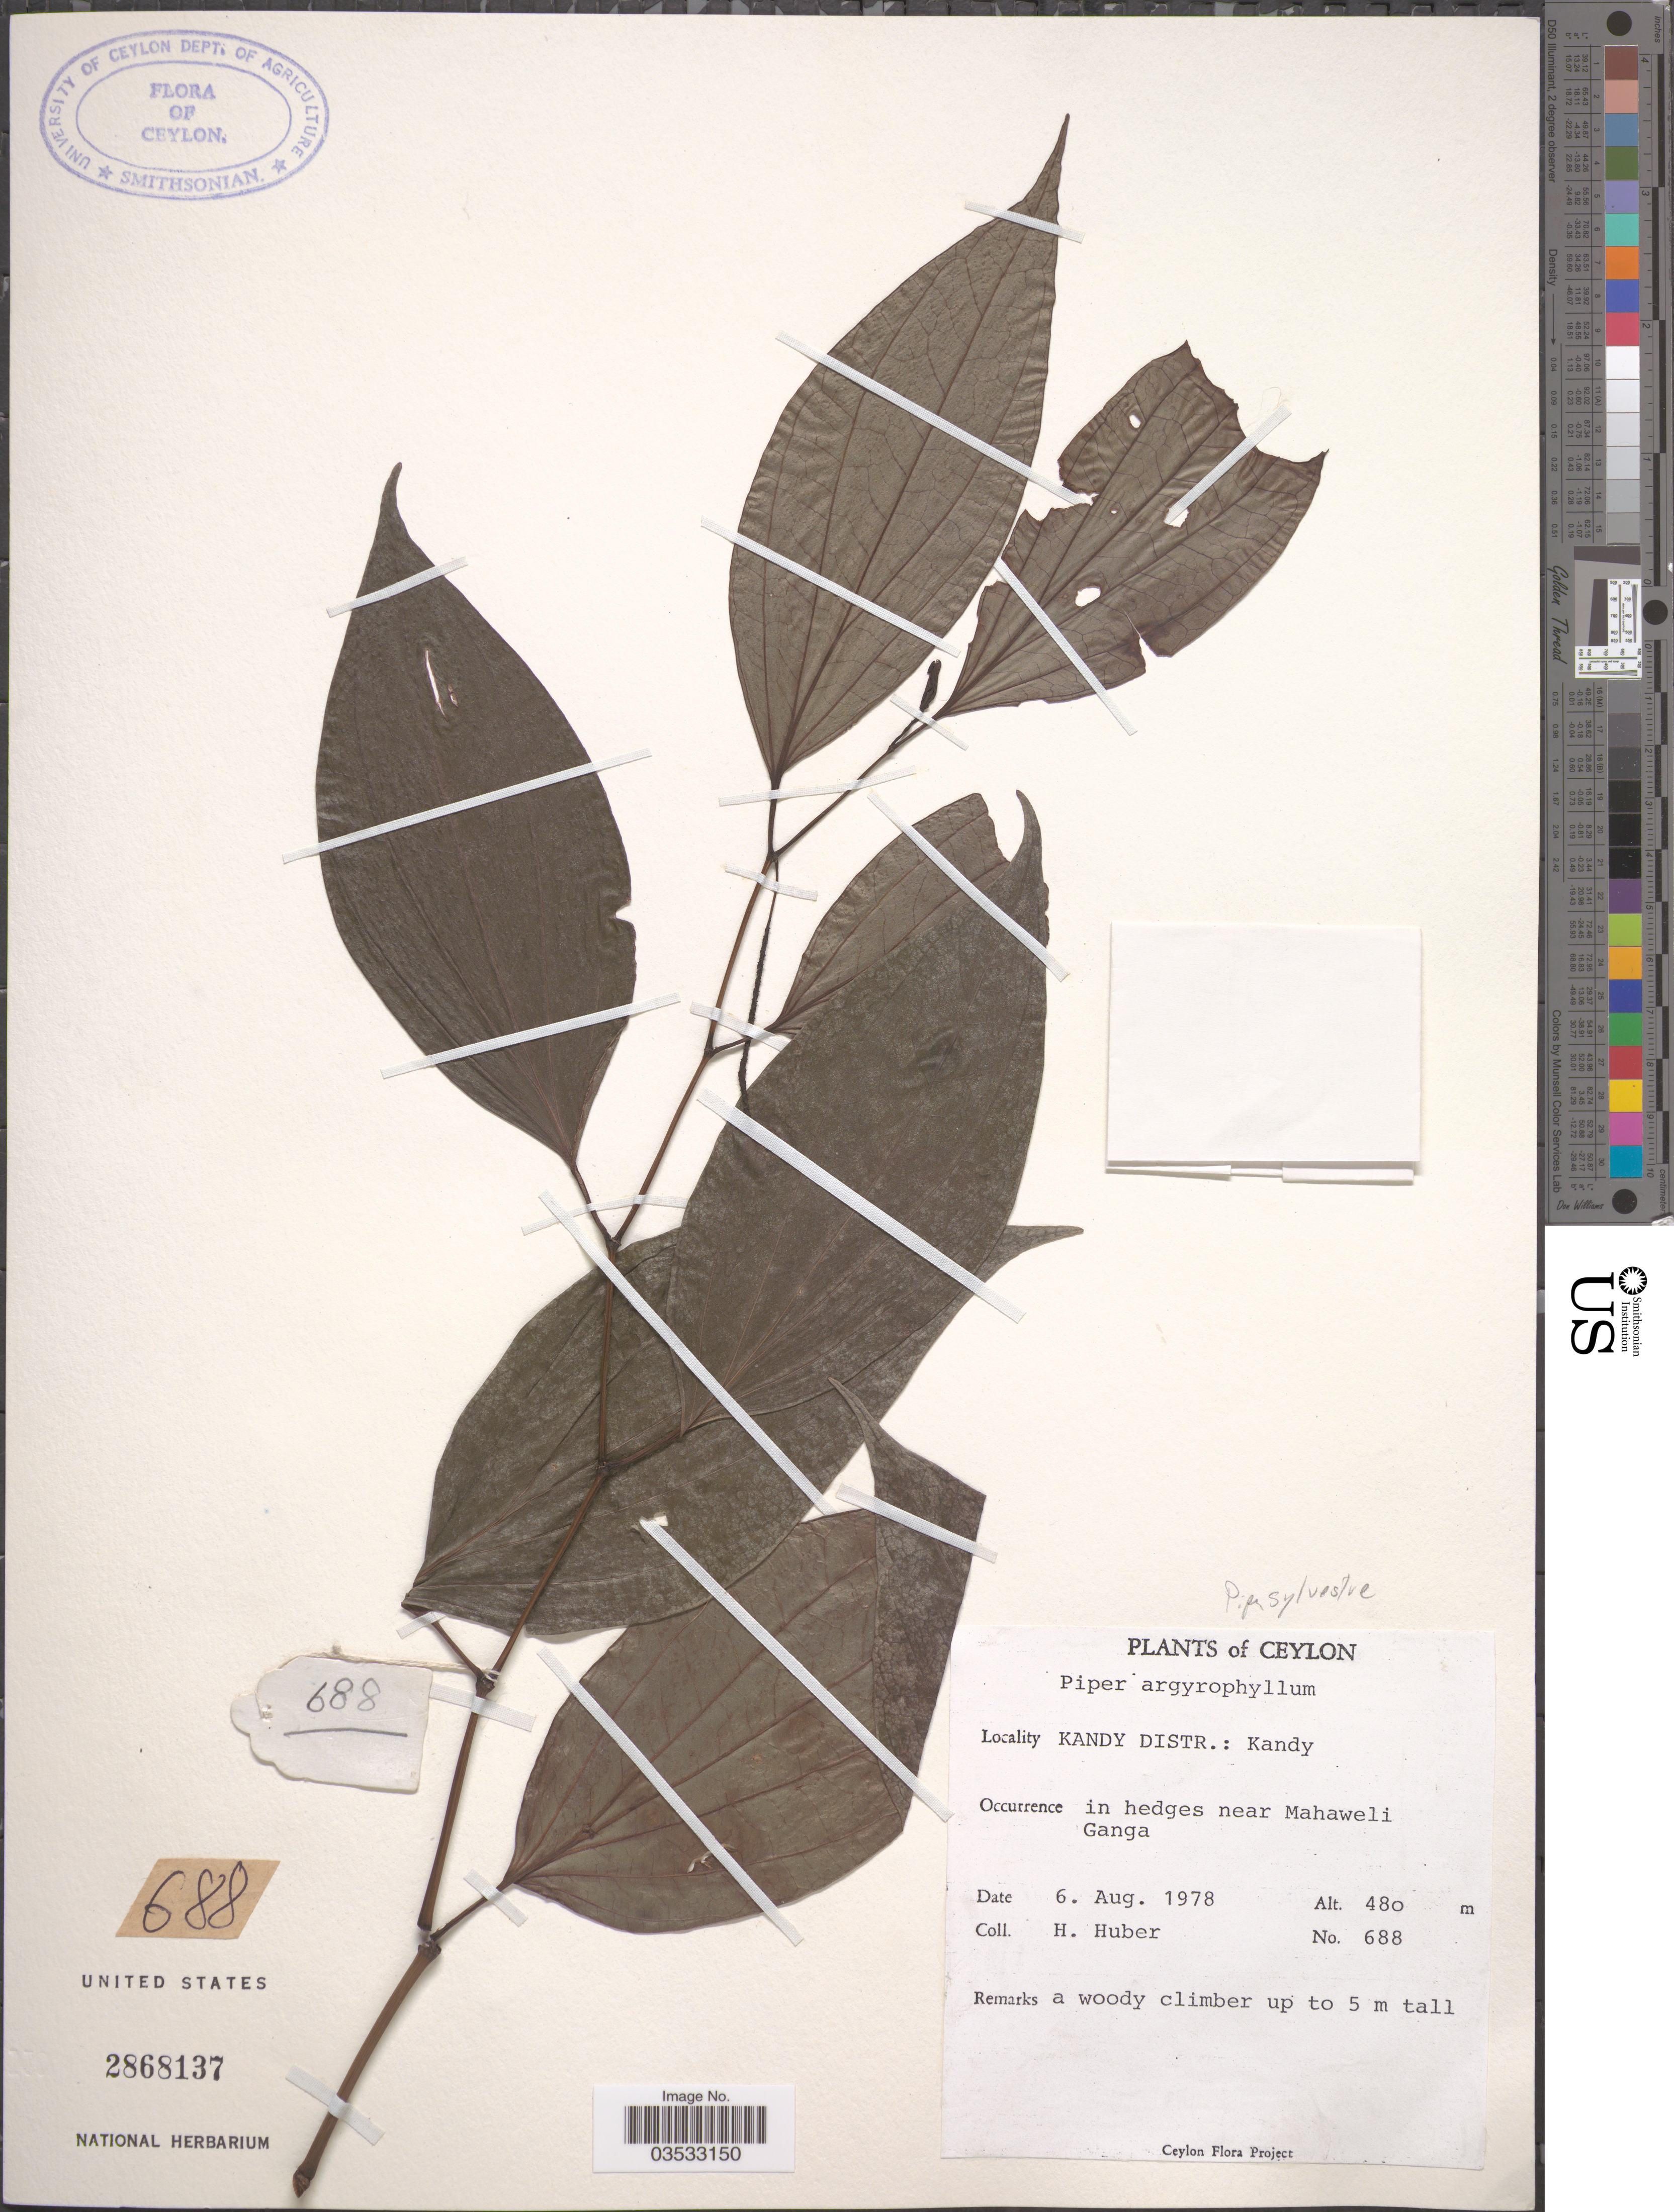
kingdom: Plantae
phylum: Tracheophyta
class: Magnoliopsida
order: Piperales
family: Piperaceae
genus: Piper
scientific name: Piper sylvestre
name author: Lour.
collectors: H. Huber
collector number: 688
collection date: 1978-08-06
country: Sri Lanka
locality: Ceylon. Kandy Distr.: Kandy. In hedges near Mahaweli Ganga.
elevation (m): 480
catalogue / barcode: US 2868137